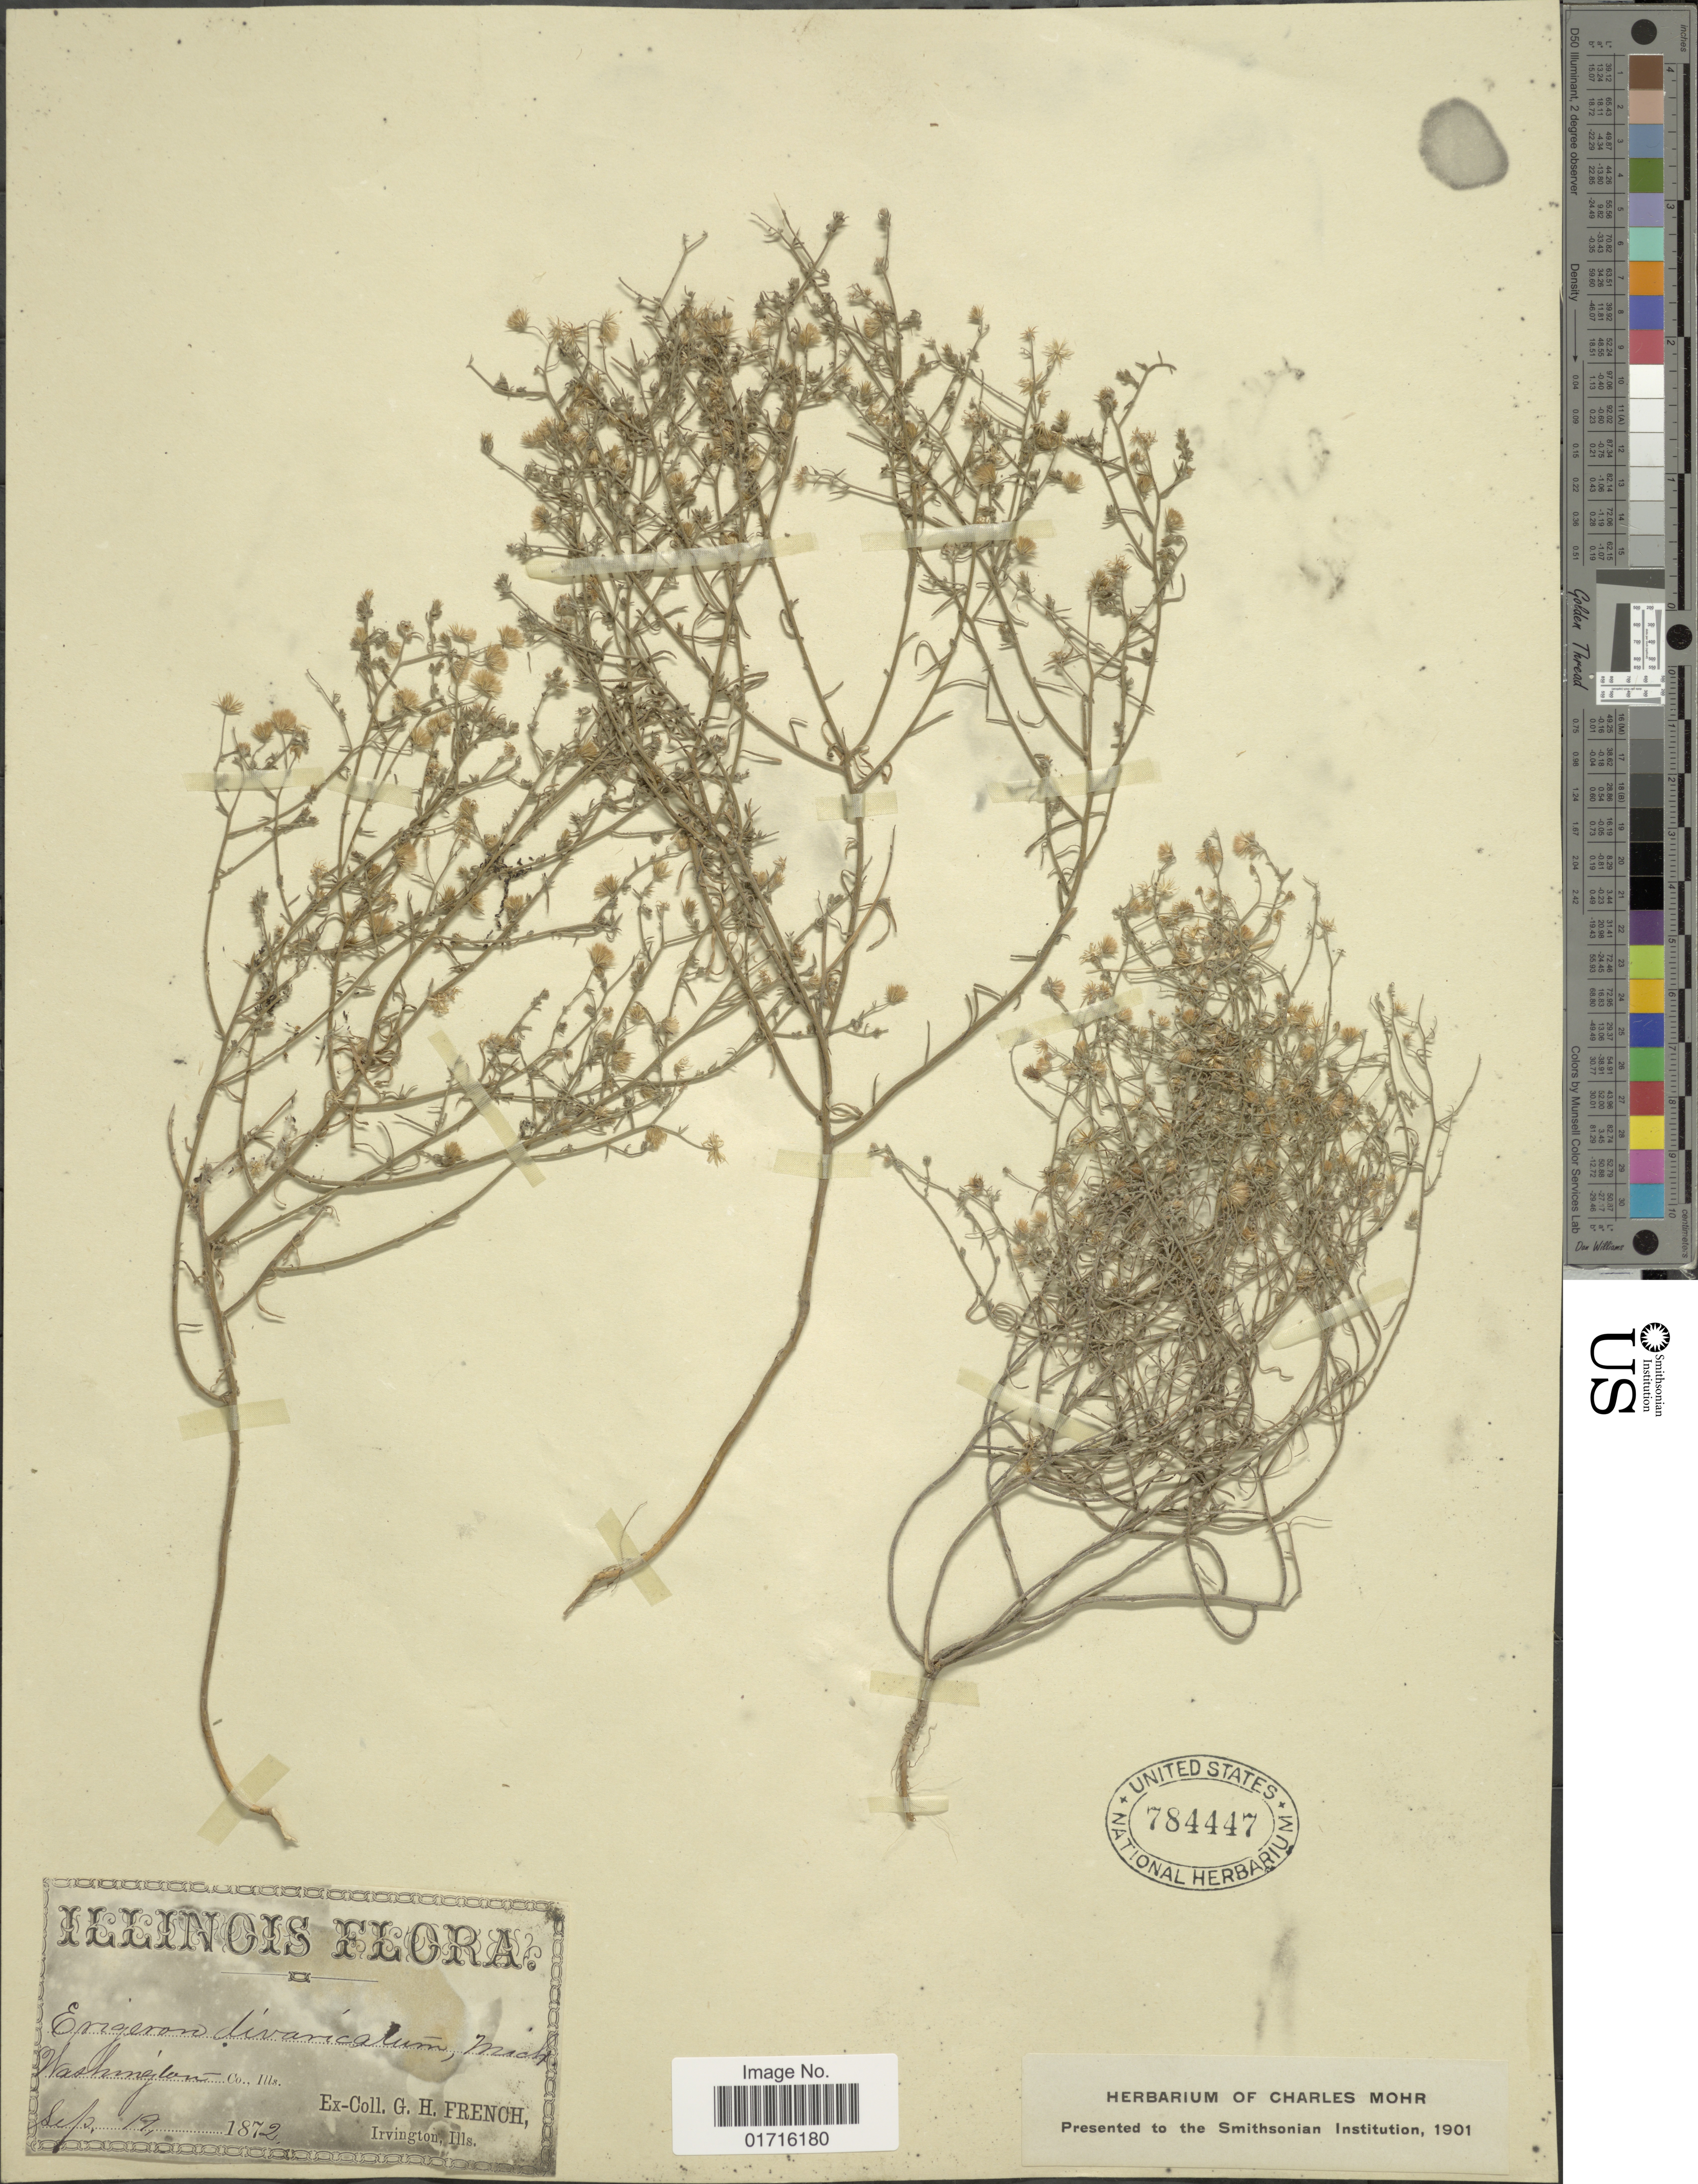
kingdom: Plantae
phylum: Tracheophyta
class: Magnoliopsida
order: Asterales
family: Asteraceae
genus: Conyza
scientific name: Conyza divaricata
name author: Spreng.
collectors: G. H. French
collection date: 1872-09-19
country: United States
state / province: Illinois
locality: Washington Co.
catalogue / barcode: US 784447